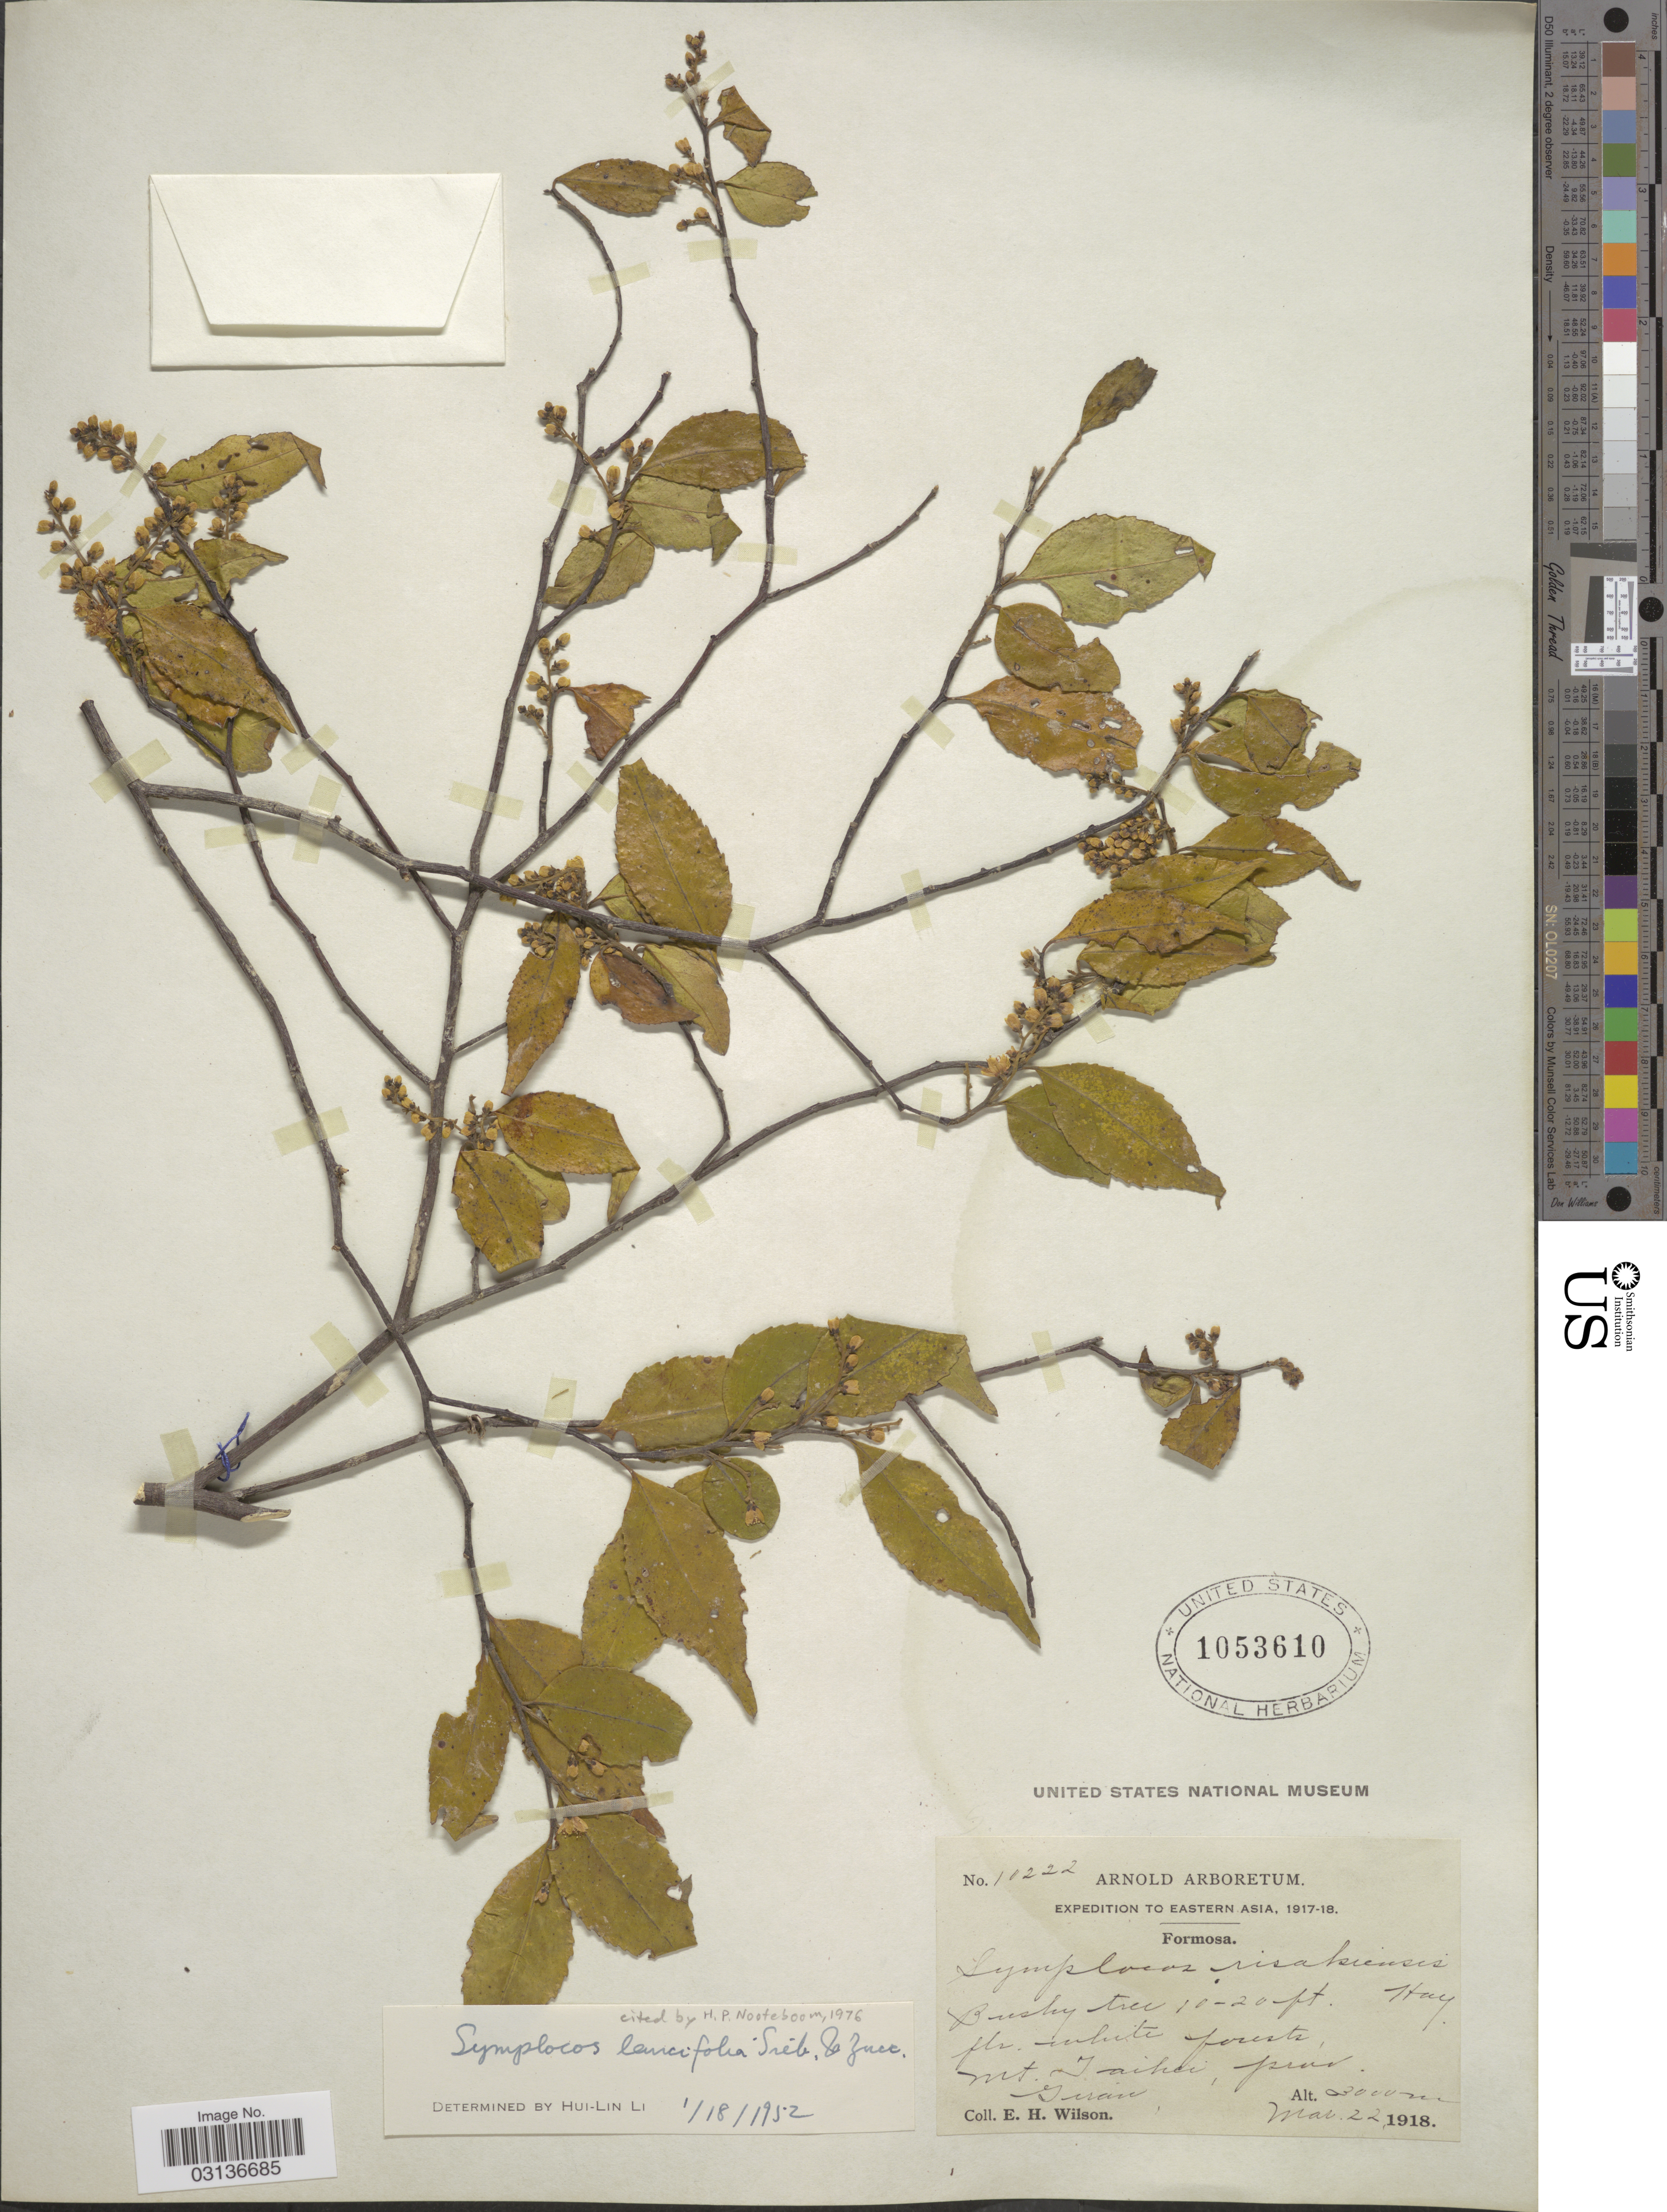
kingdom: Plantae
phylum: Tracheophyta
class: Magnoliopsida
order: Ericales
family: Symplocaceae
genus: Symplocos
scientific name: Symplocos lancifolia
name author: Siebert & Zucc.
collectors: E. Wilson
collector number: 11222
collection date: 1918-03-22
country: Taiwan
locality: Formosa. Eastern Asia. Mt. Taikei, prov. Guan.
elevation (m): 3000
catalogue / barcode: US 1053610